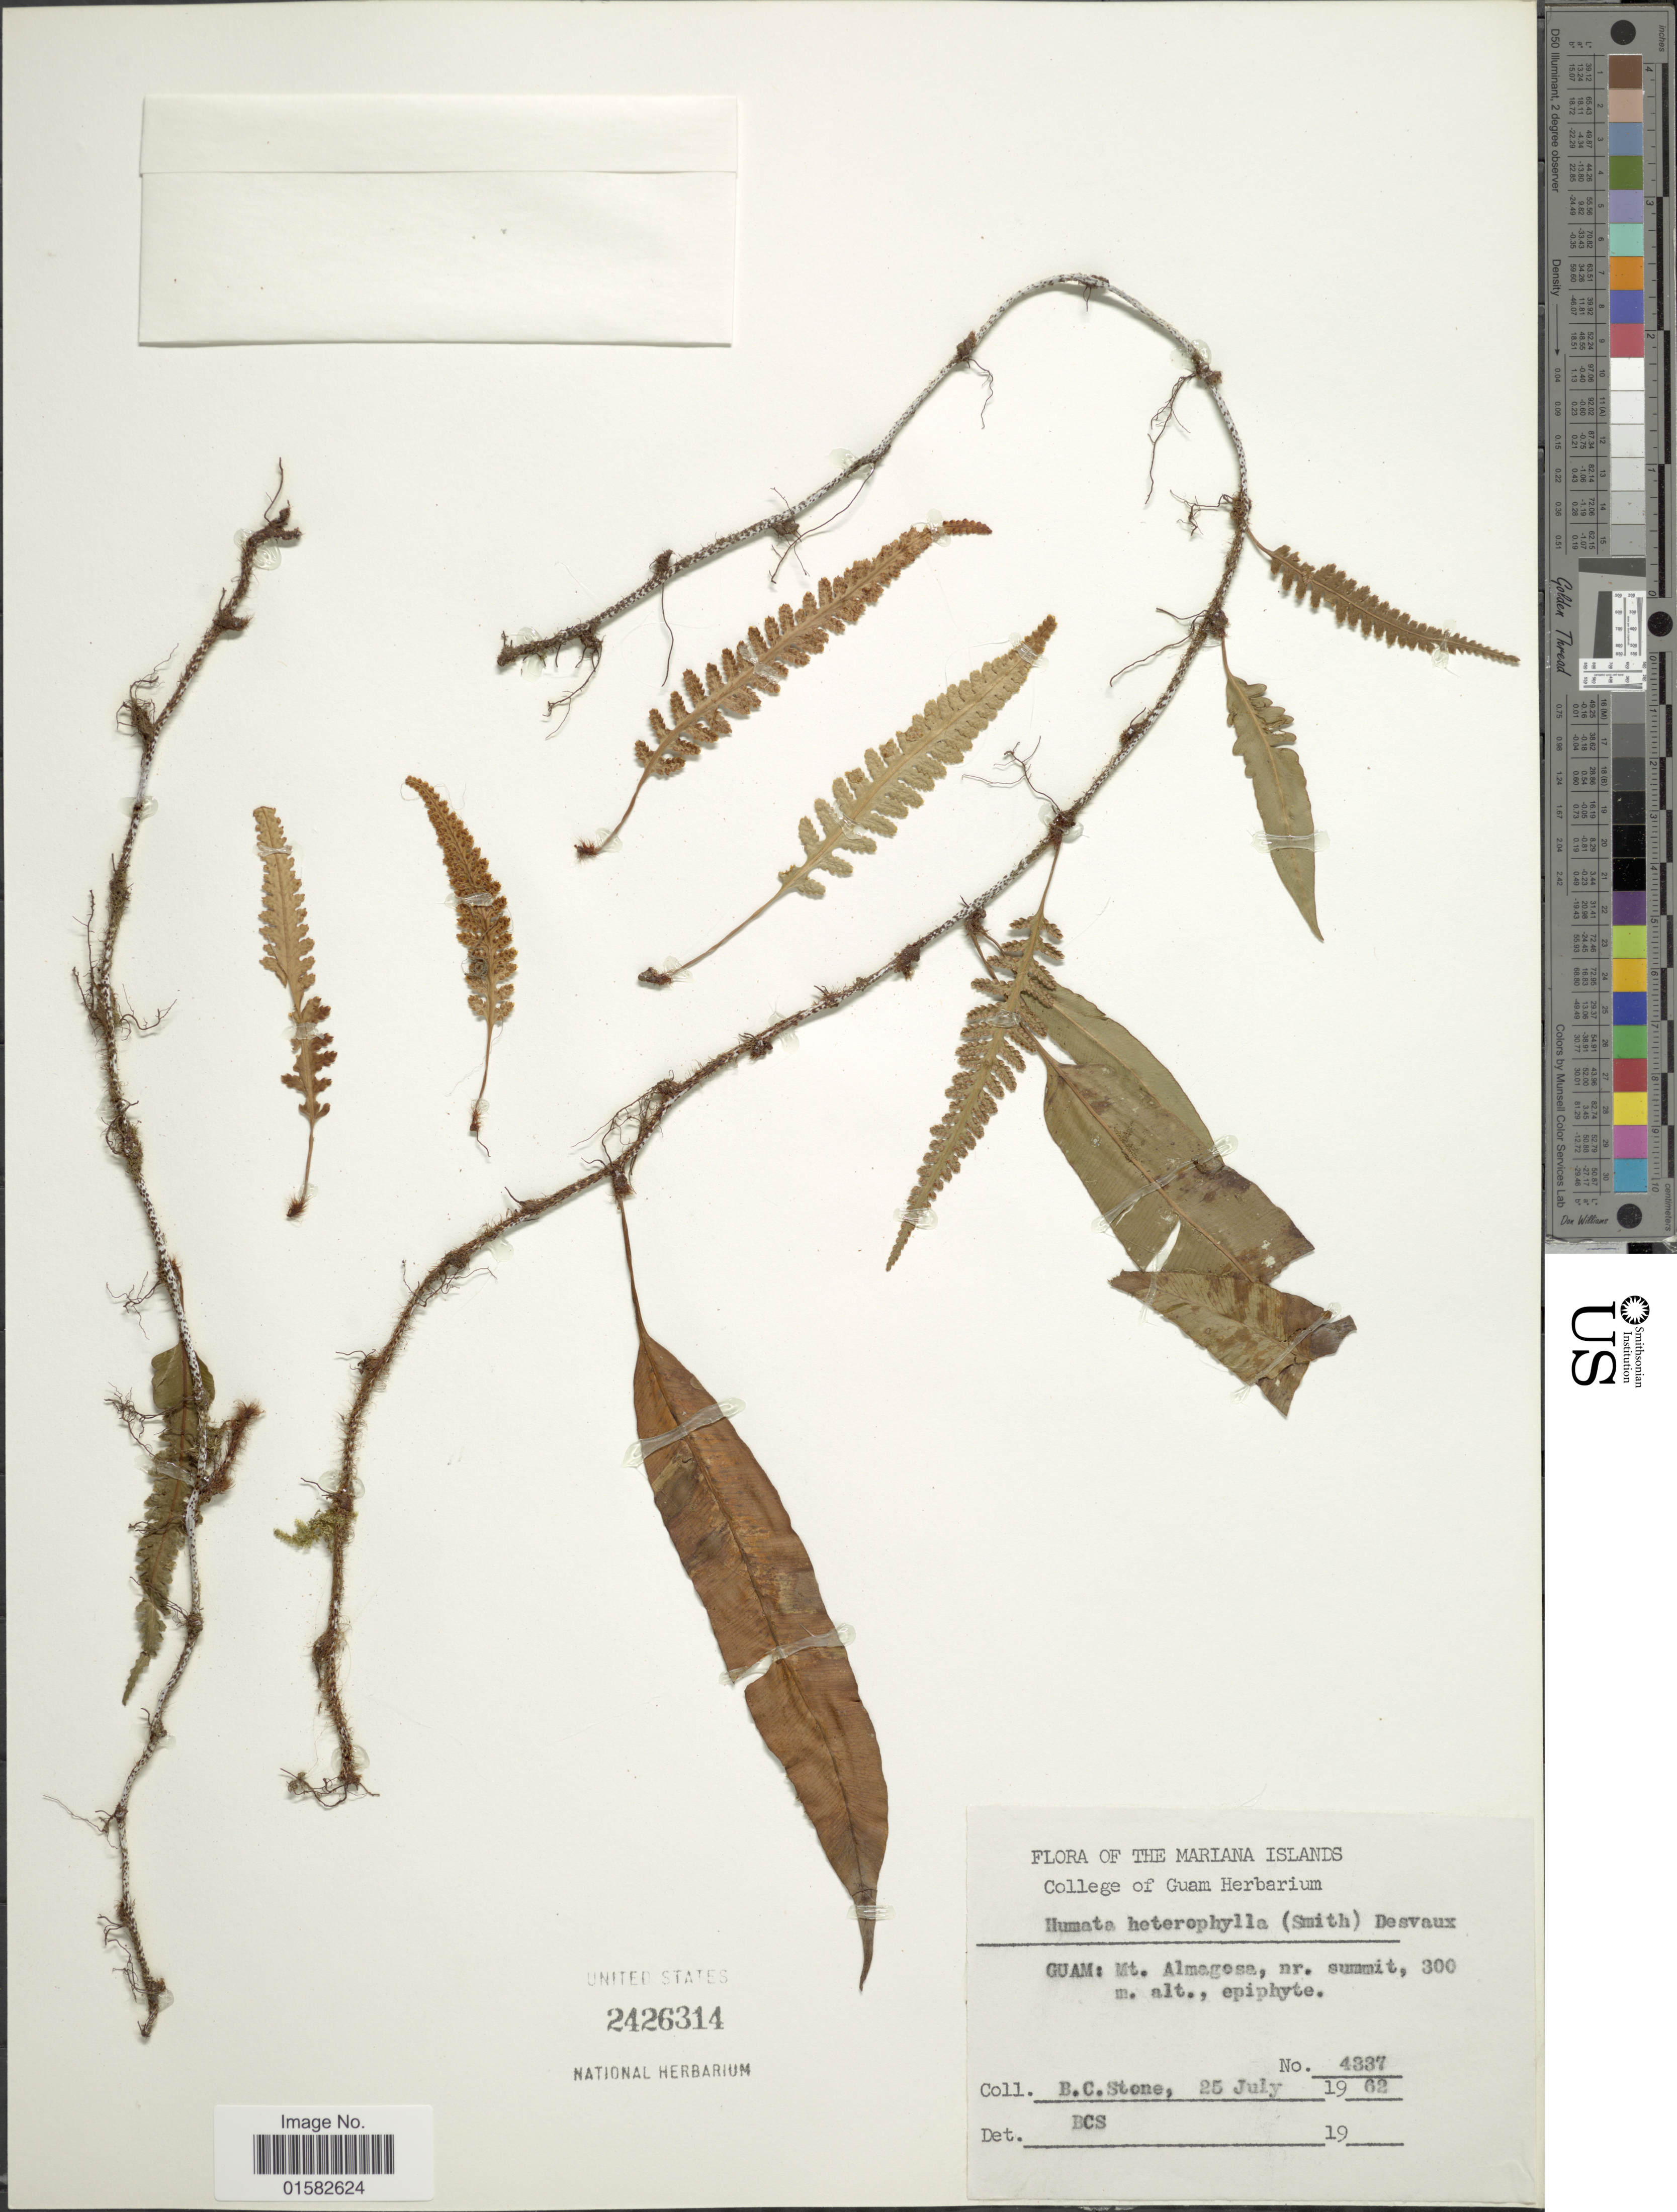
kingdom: Plantae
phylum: Tracheophyta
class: Polypodiopsida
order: Polypodiales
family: Davalliaceae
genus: Humata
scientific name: Humata heterophylla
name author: (Sm.) Desv.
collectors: B. C. Stone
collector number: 4337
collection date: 1962-07-25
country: Guam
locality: The Mariana Islands, Guam: Mt. Almagosa, nr. summit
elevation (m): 300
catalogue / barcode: US 2426314